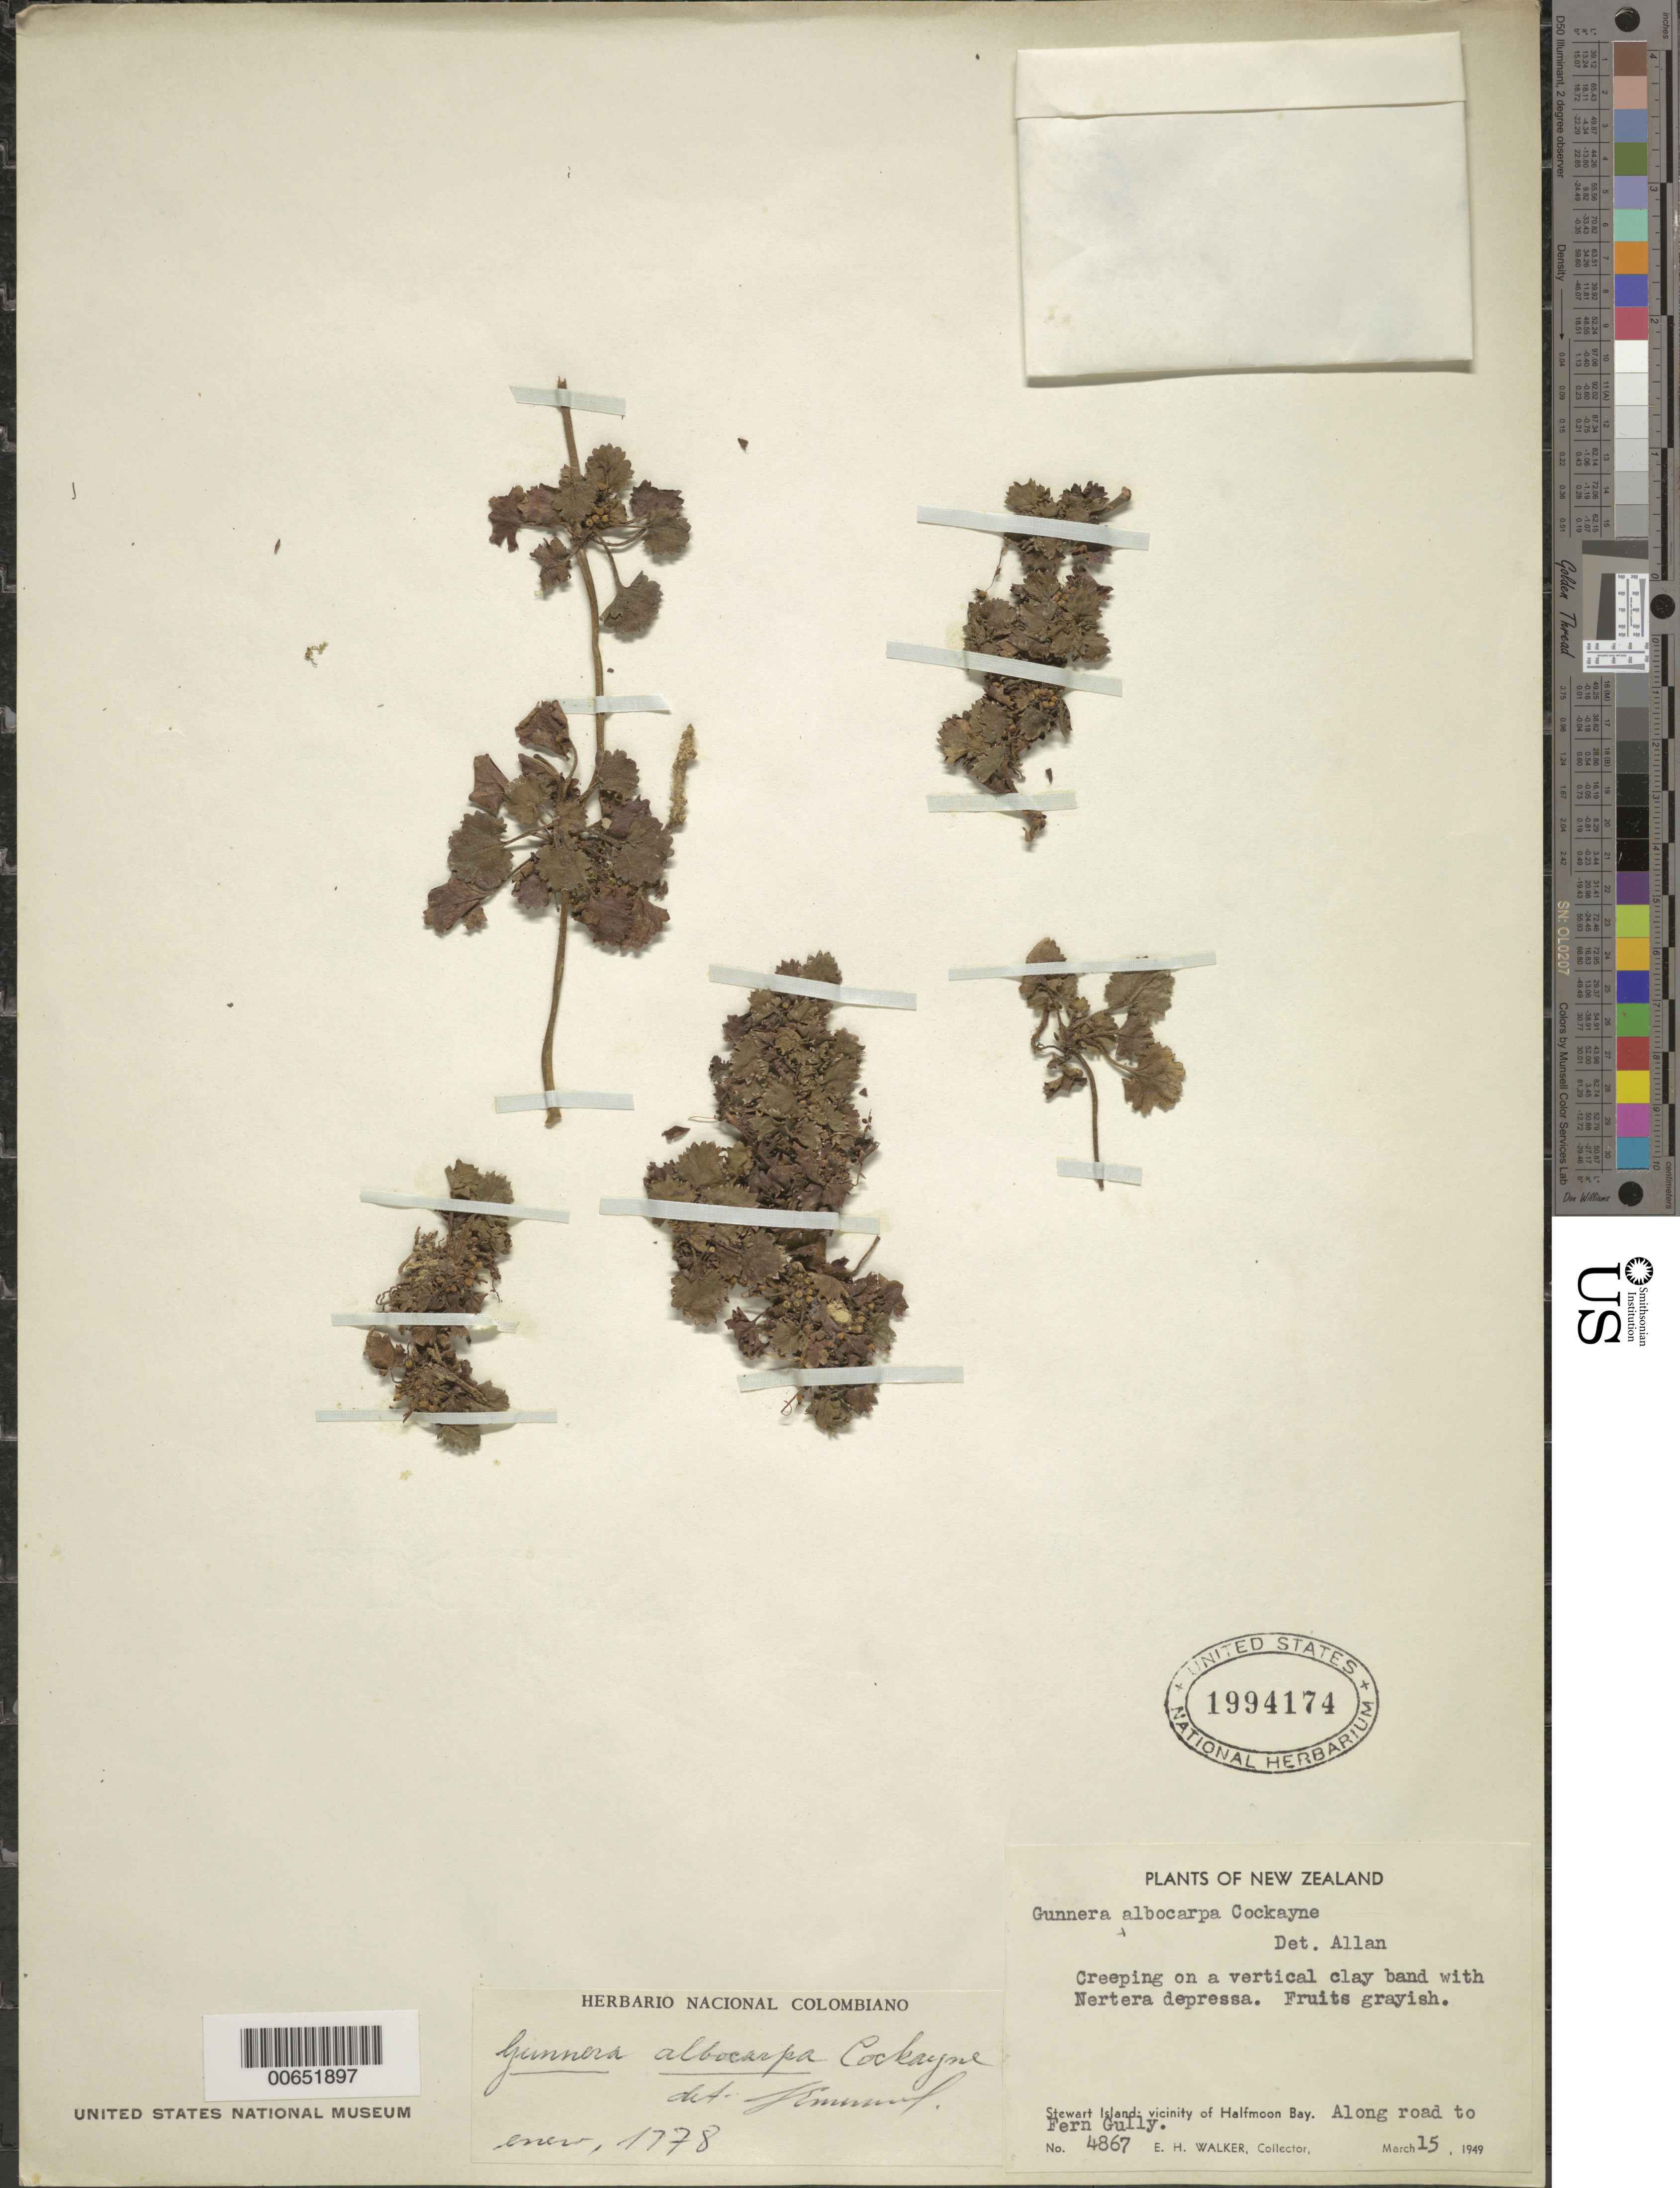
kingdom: Plantae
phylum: Tracheophyta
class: Magnoliopsida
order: Gunnerales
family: Gunneraceae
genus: Gunnera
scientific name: Gunnera albocapa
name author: Cockayne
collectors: E. H. Walker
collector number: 4867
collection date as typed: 15 Mar 1949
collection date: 1949-03-15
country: New Zealand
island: Stewart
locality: Halfmoon Bay, along road to Fern Gully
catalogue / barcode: US 1994174